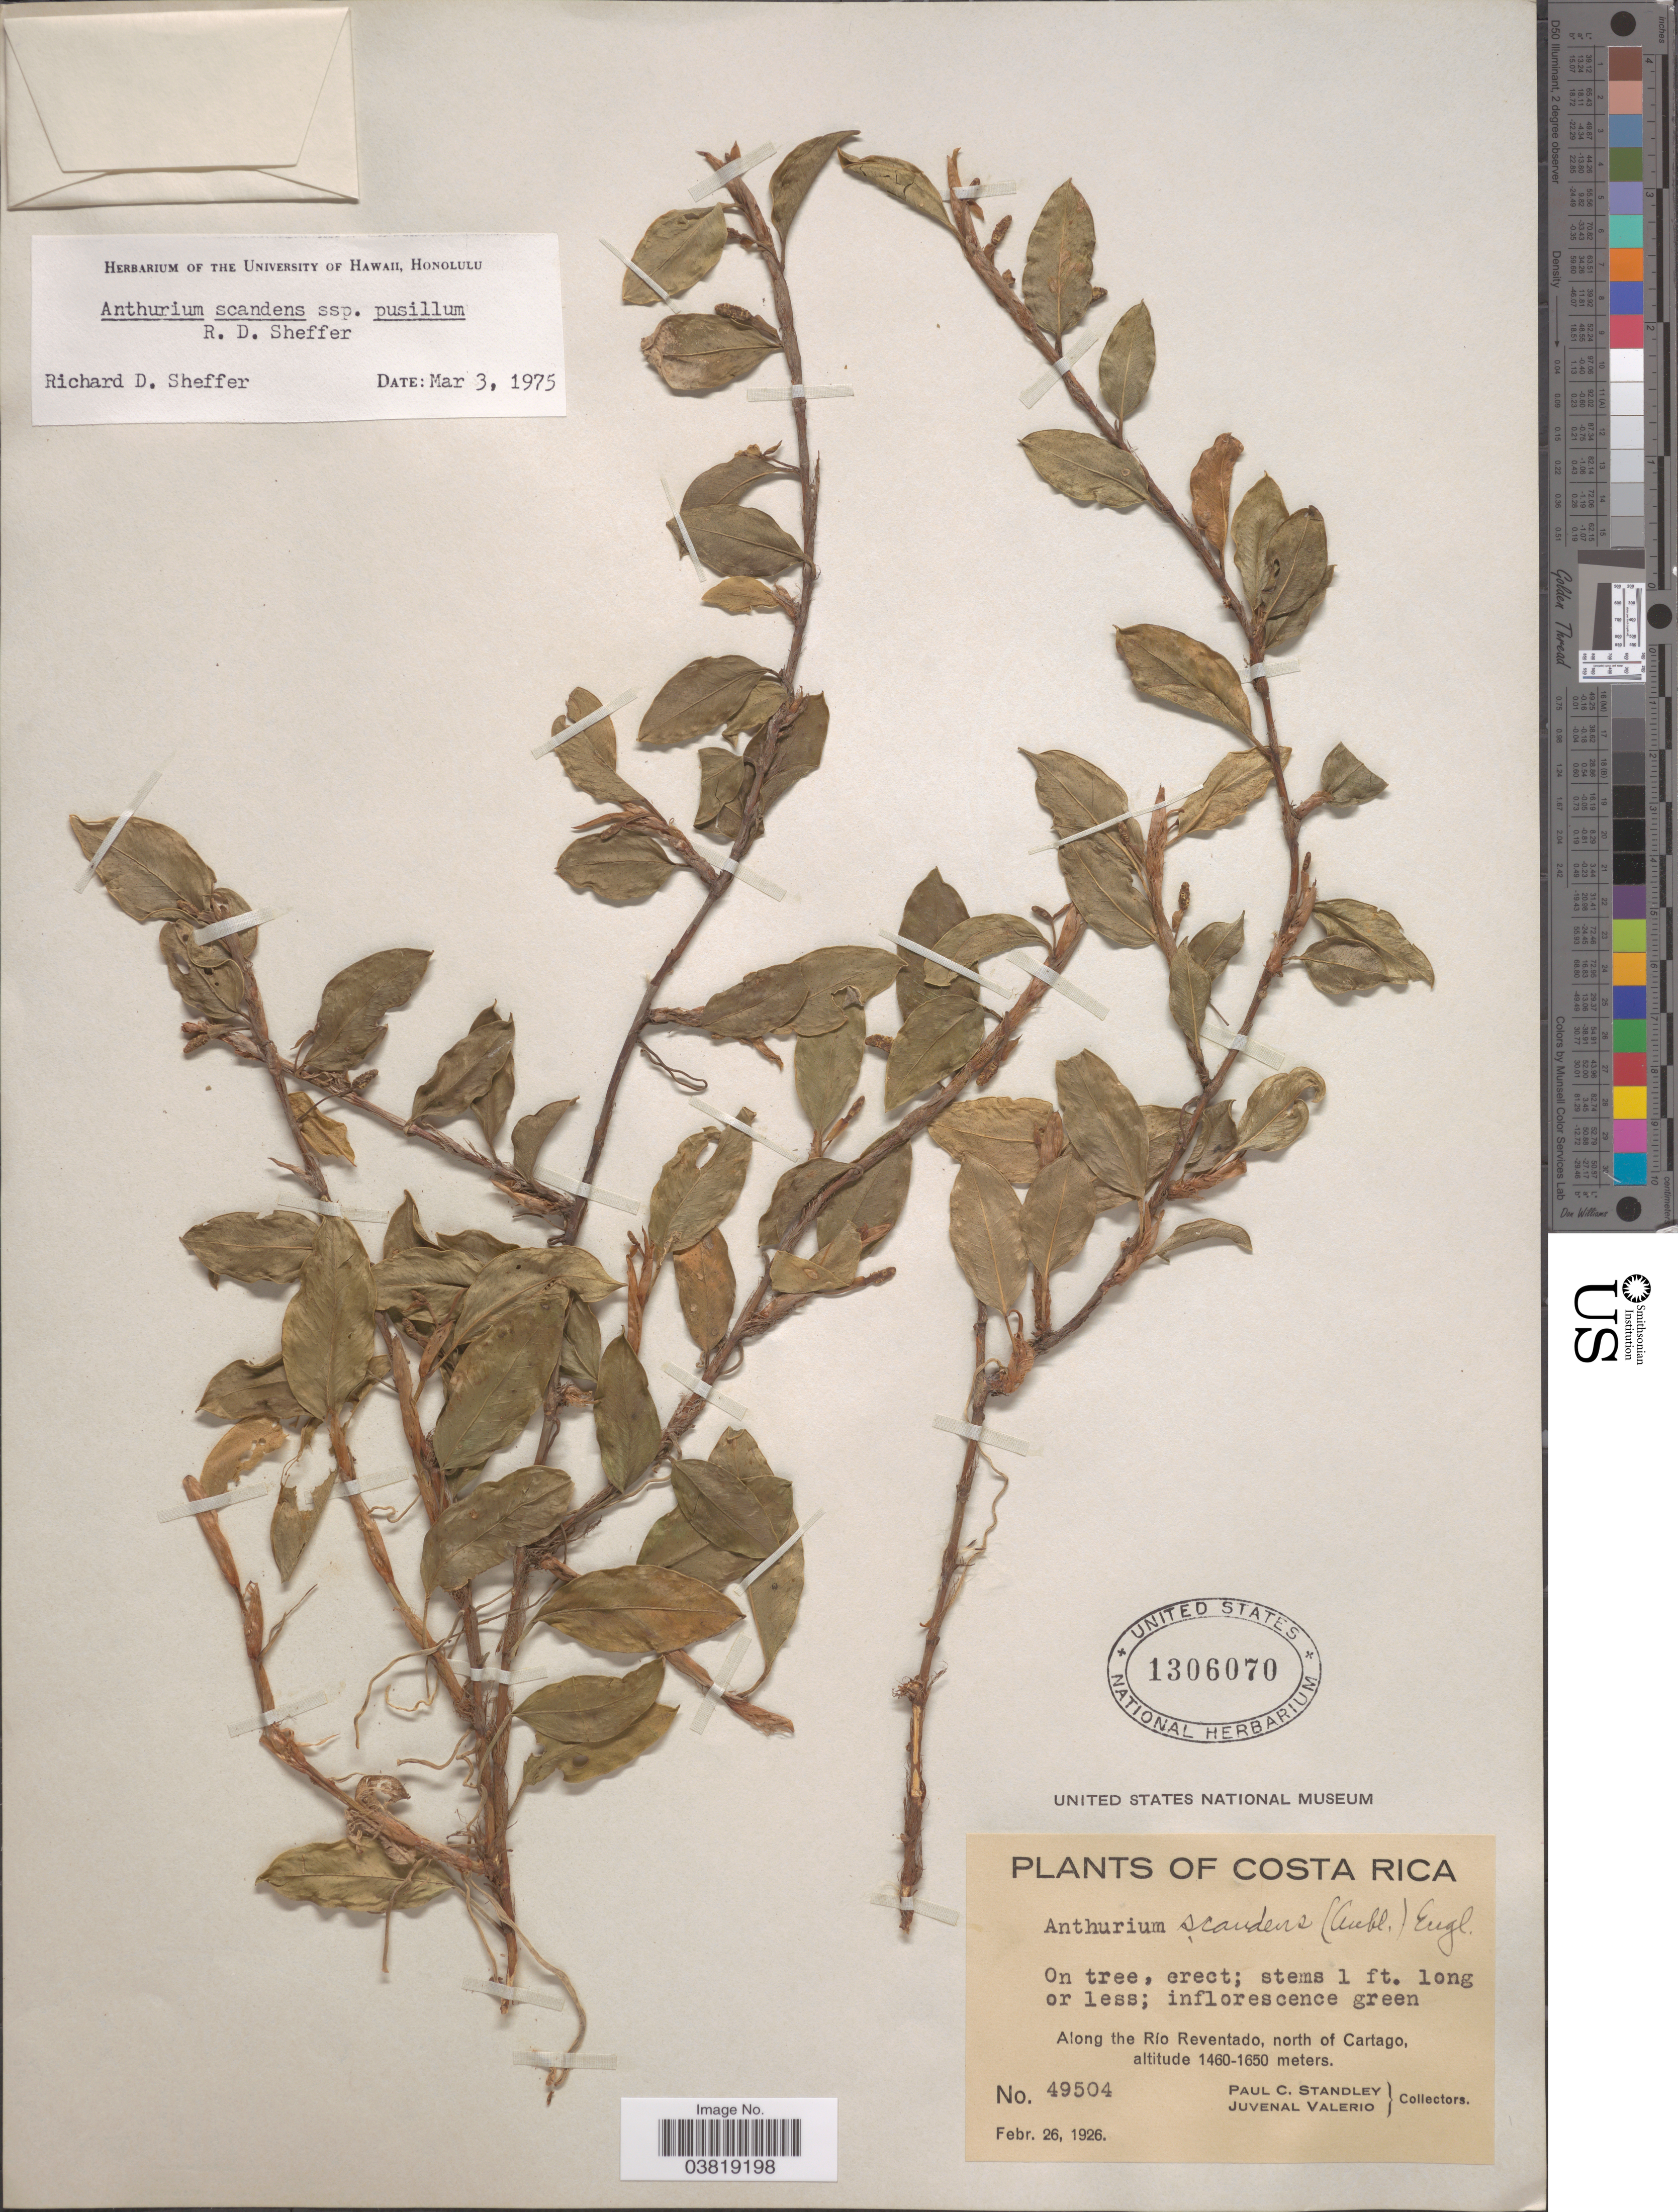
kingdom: Plantae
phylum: Tracheophyta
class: Liliopsida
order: Alismatales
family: Araceae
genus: Anthurium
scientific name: Anthurium scandens subsp. pusillum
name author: Sheffer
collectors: P. C. Standley & J. Valerio R.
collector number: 49504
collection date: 1926-02-26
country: Costa Rica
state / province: Cartago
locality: Along the Río Reventado, north of Cartago.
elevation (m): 1460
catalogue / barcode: US 1306070